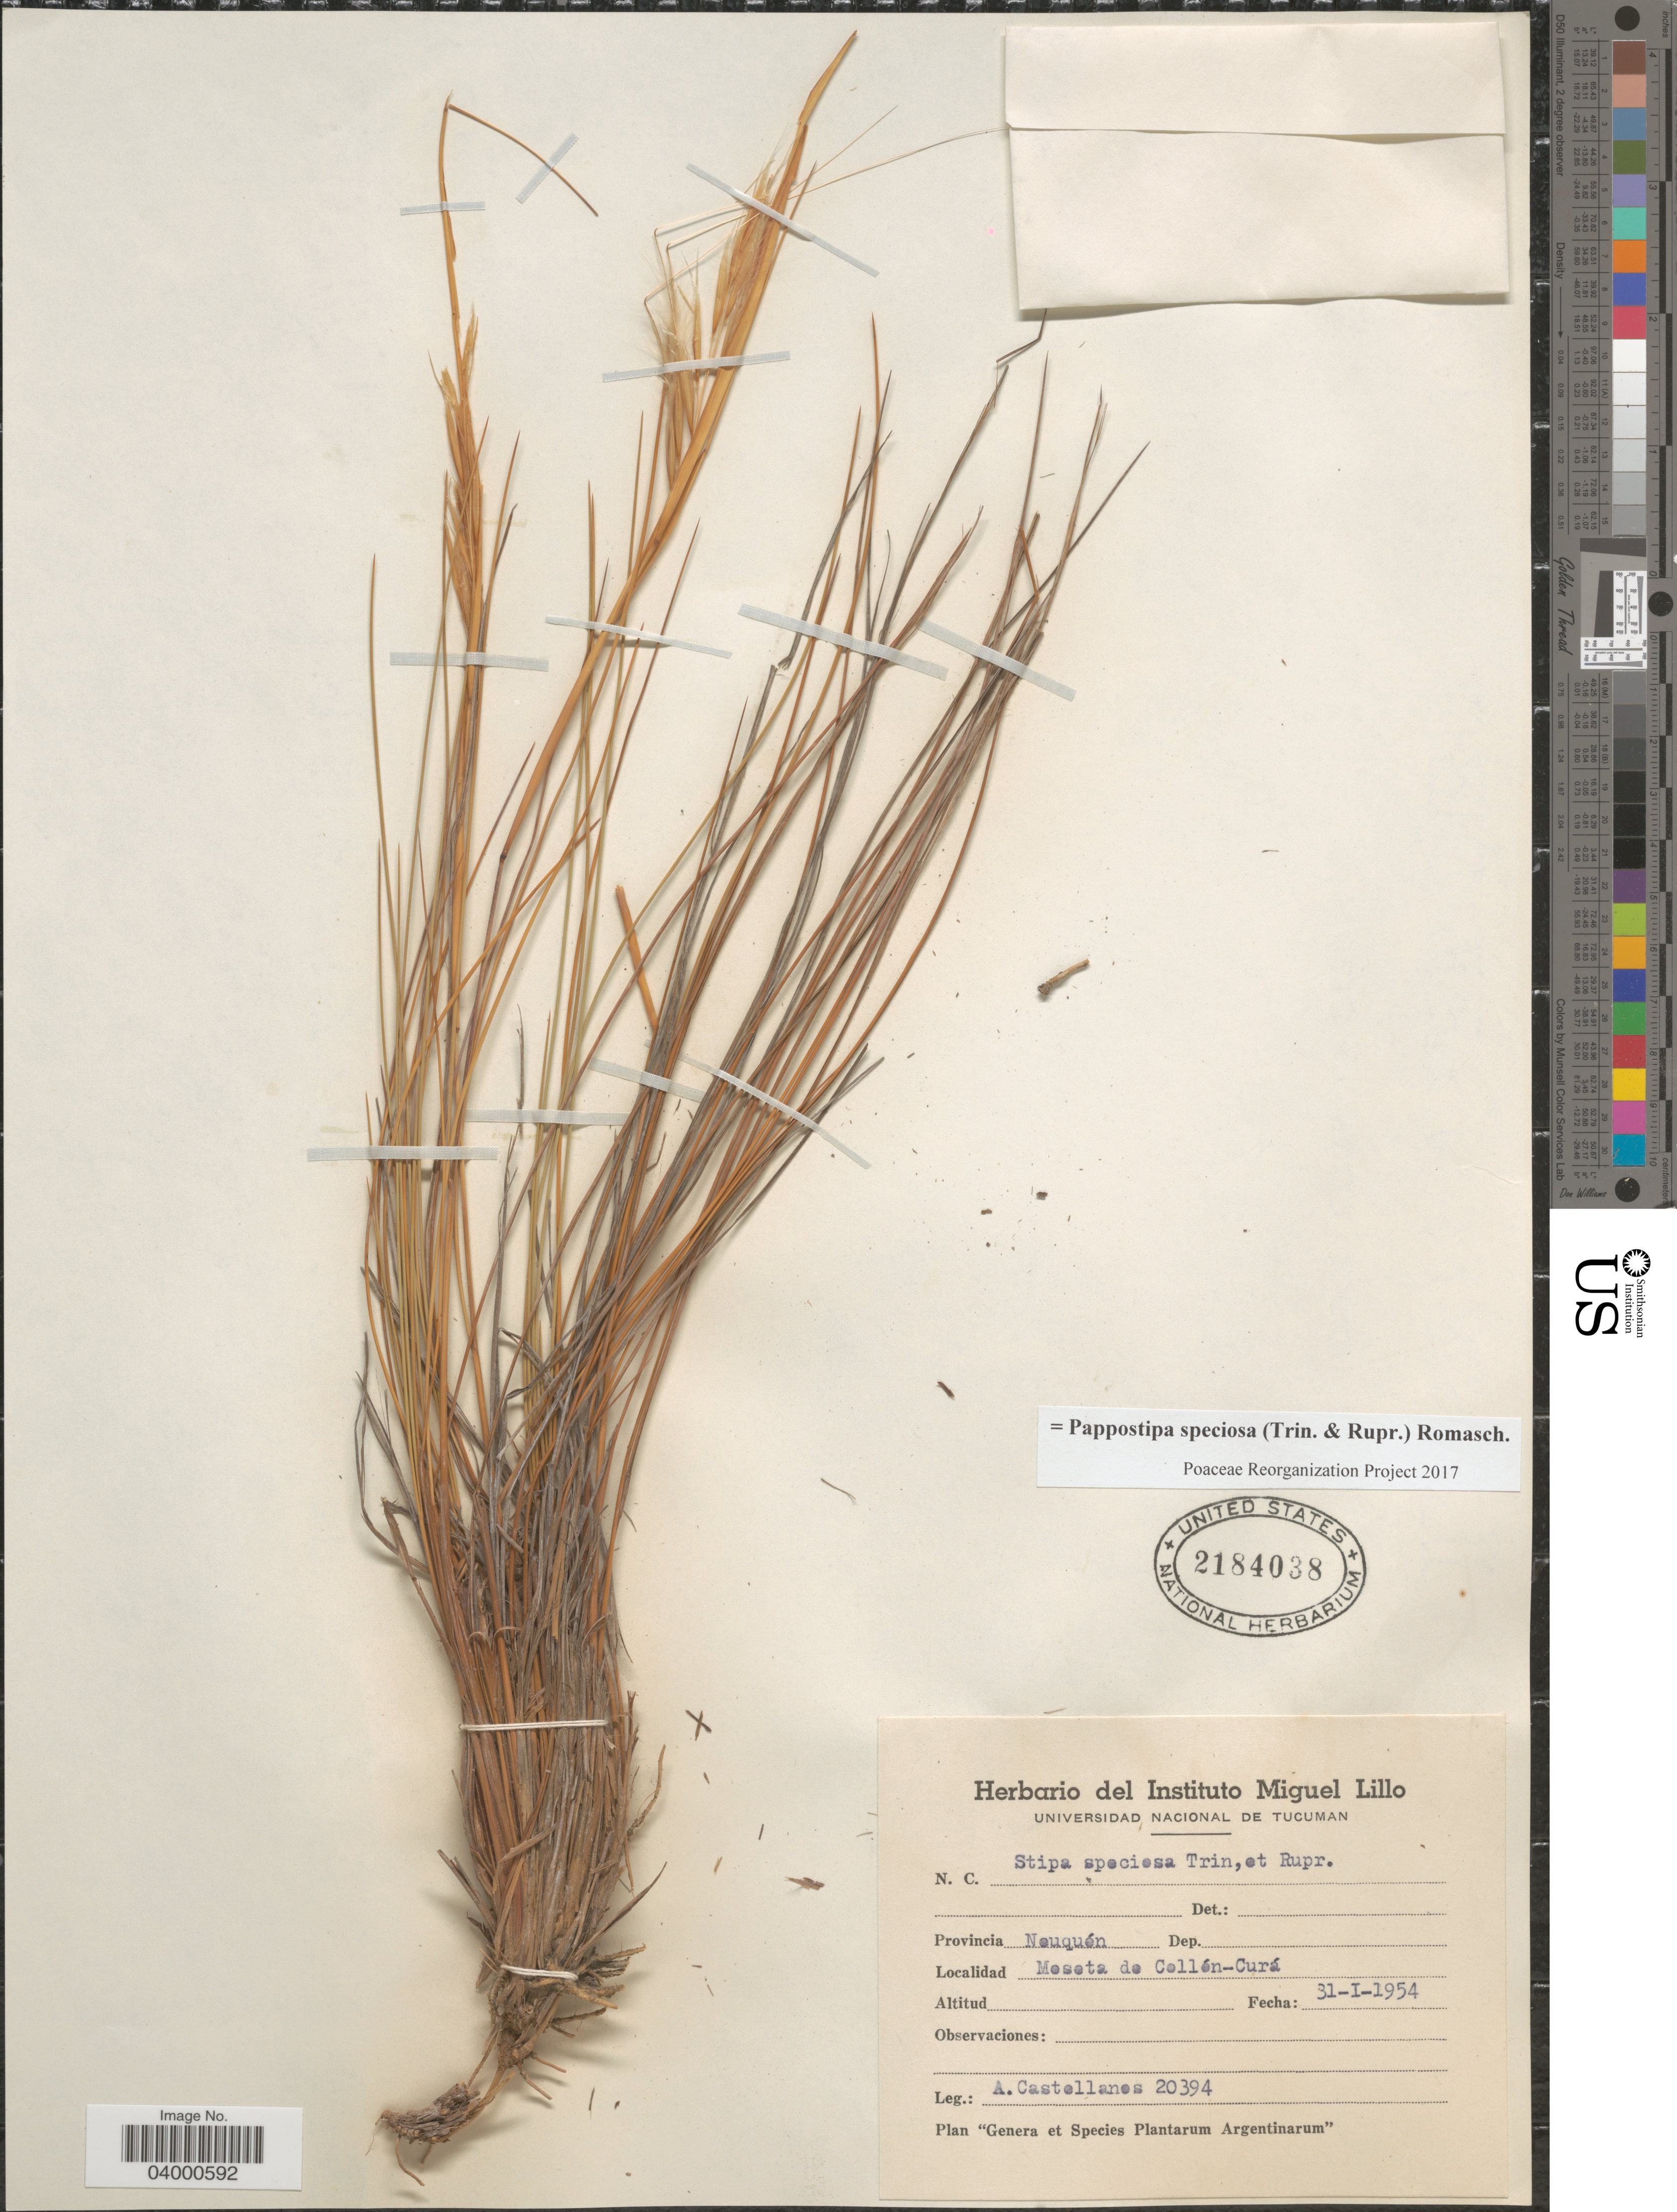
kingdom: Plantae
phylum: Tracheophyta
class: Liliopsida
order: Poales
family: Poaceae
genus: Pappostipa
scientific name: Pappostipa speciosa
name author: (Trin. & Rupr.) Romasch.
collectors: A. Castellanos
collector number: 20394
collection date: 1954-01-31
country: Argentina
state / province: Neuquen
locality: Meseta de Collón-Curá.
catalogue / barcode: US 2184038